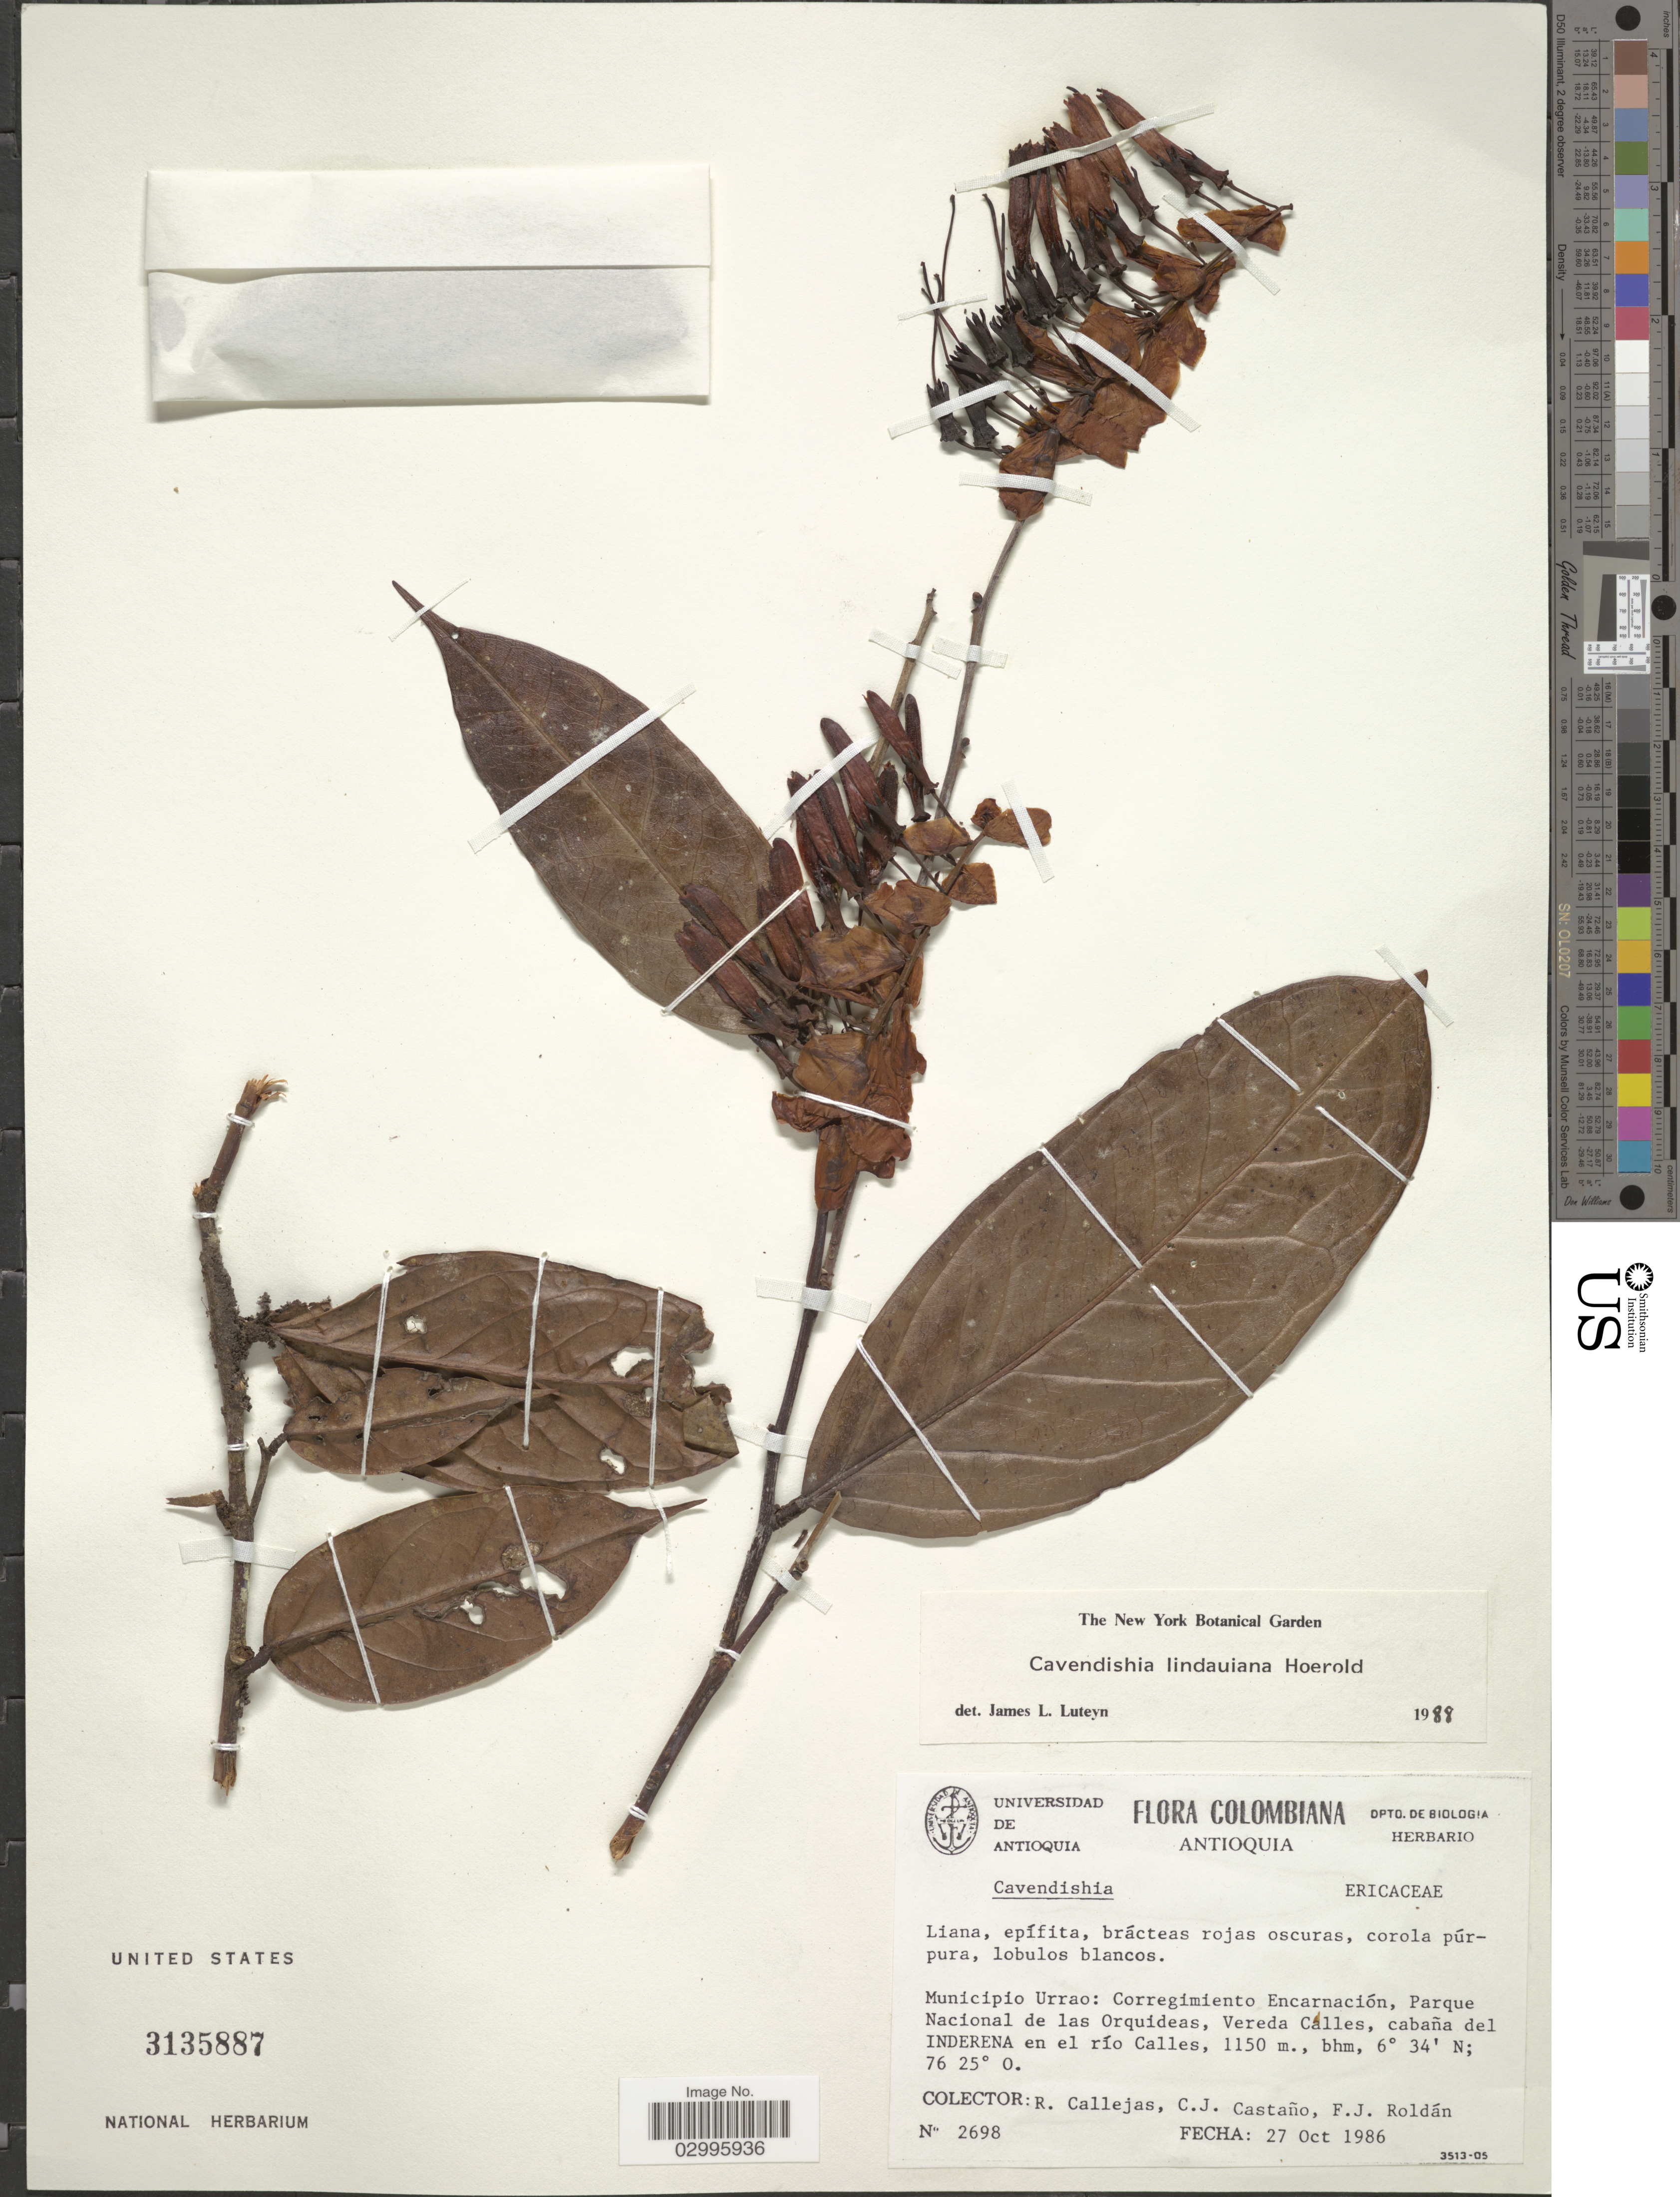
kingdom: Plantae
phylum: Tracheophyta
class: Magnoliopsida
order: Ericales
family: Ericaceae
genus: Cavendishia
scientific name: Cavendishia lindauiana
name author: Hoerold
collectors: R. Callejas, C. Castaño & F. J. Roldán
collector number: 2698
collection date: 1986-10-27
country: Colombia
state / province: Antioquia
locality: Municipio Urrao: Corregimiento Encarnación, Parque Nacional de los Orquideas, Vereda Calles, cabaña del INDERENA en el río Calles, bhm.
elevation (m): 1150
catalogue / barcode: US 3135887